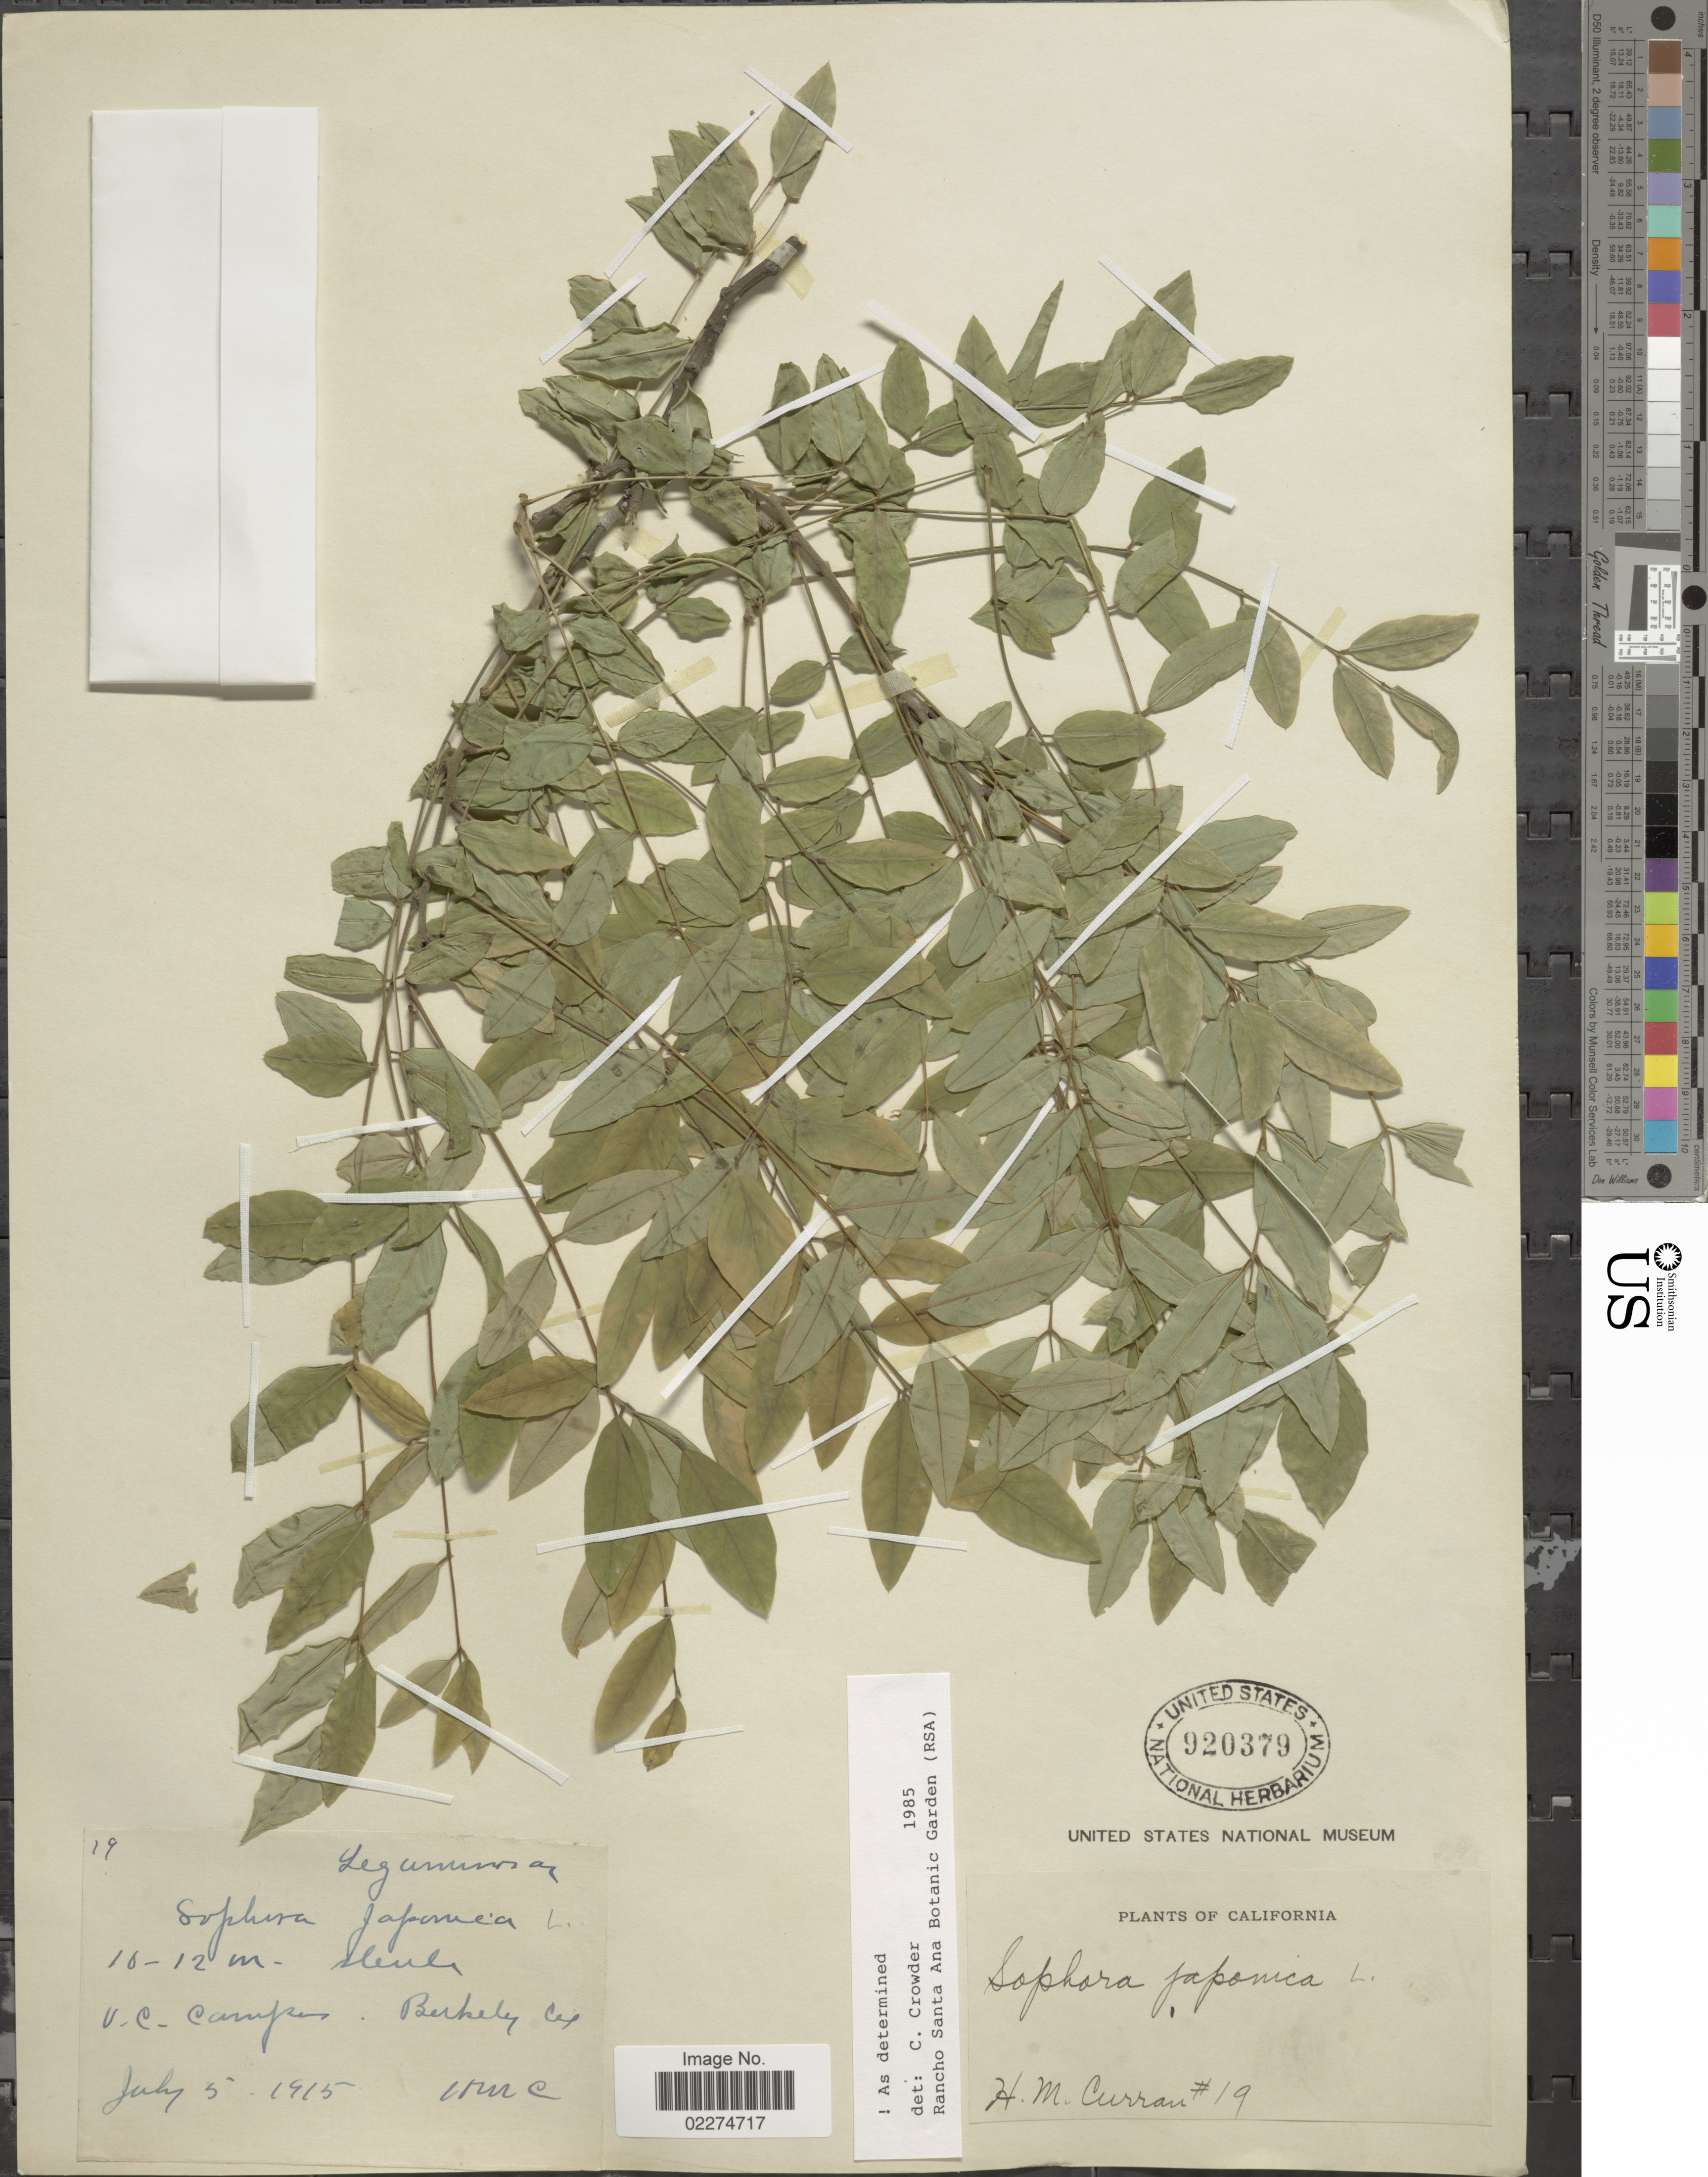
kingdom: Plantae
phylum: Tracheophyta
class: Magnoliopsida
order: Fabales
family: Fabaceae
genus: Sophora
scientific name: Sophora japonica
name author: L.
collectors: H. M. Curran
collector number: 19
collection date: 1915-07-05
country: United States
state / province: California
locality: Berkely City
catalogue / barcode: US 920379